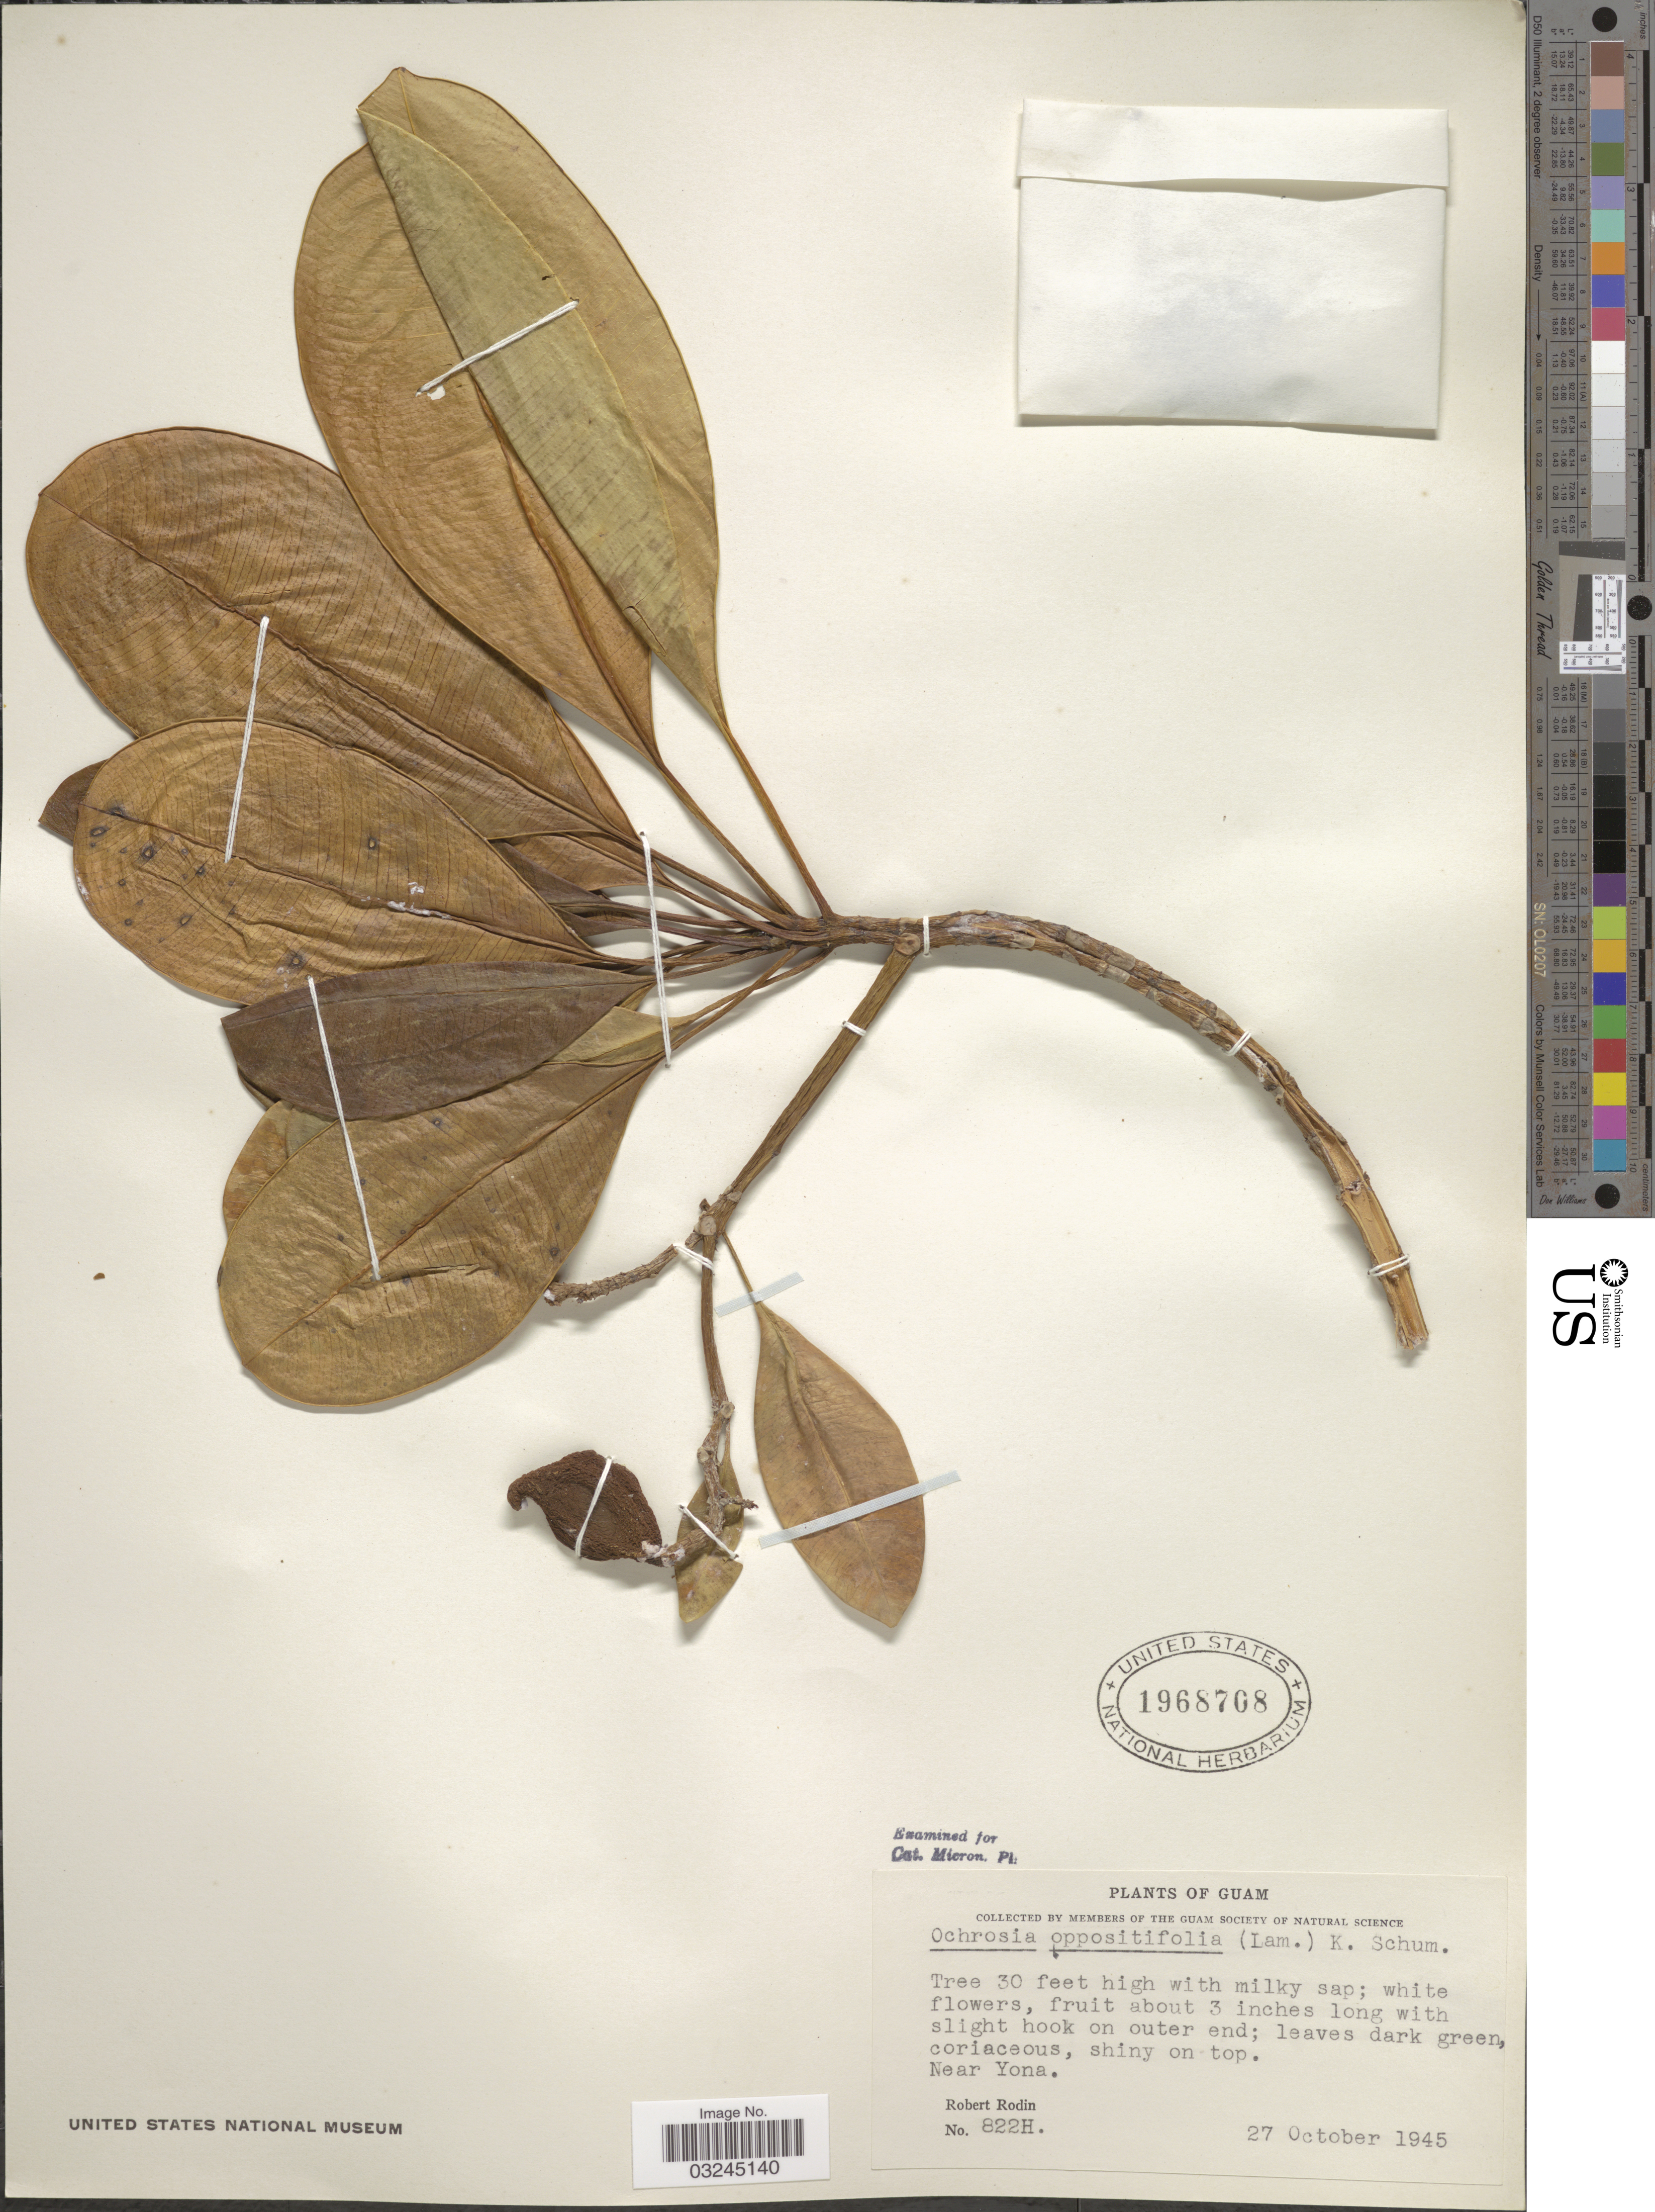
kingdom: Plantae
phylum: Tracheophyta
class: Magnoliopsida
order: Gentianales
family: Apocynaceae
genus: Ochrosia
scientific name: Ochrosia oppositifolia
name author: (Lam.) K. Schum.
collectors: R. Rodin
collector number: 822H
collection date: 1945-10-27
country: Guam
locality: Near Yona.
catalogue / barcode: US 1968708